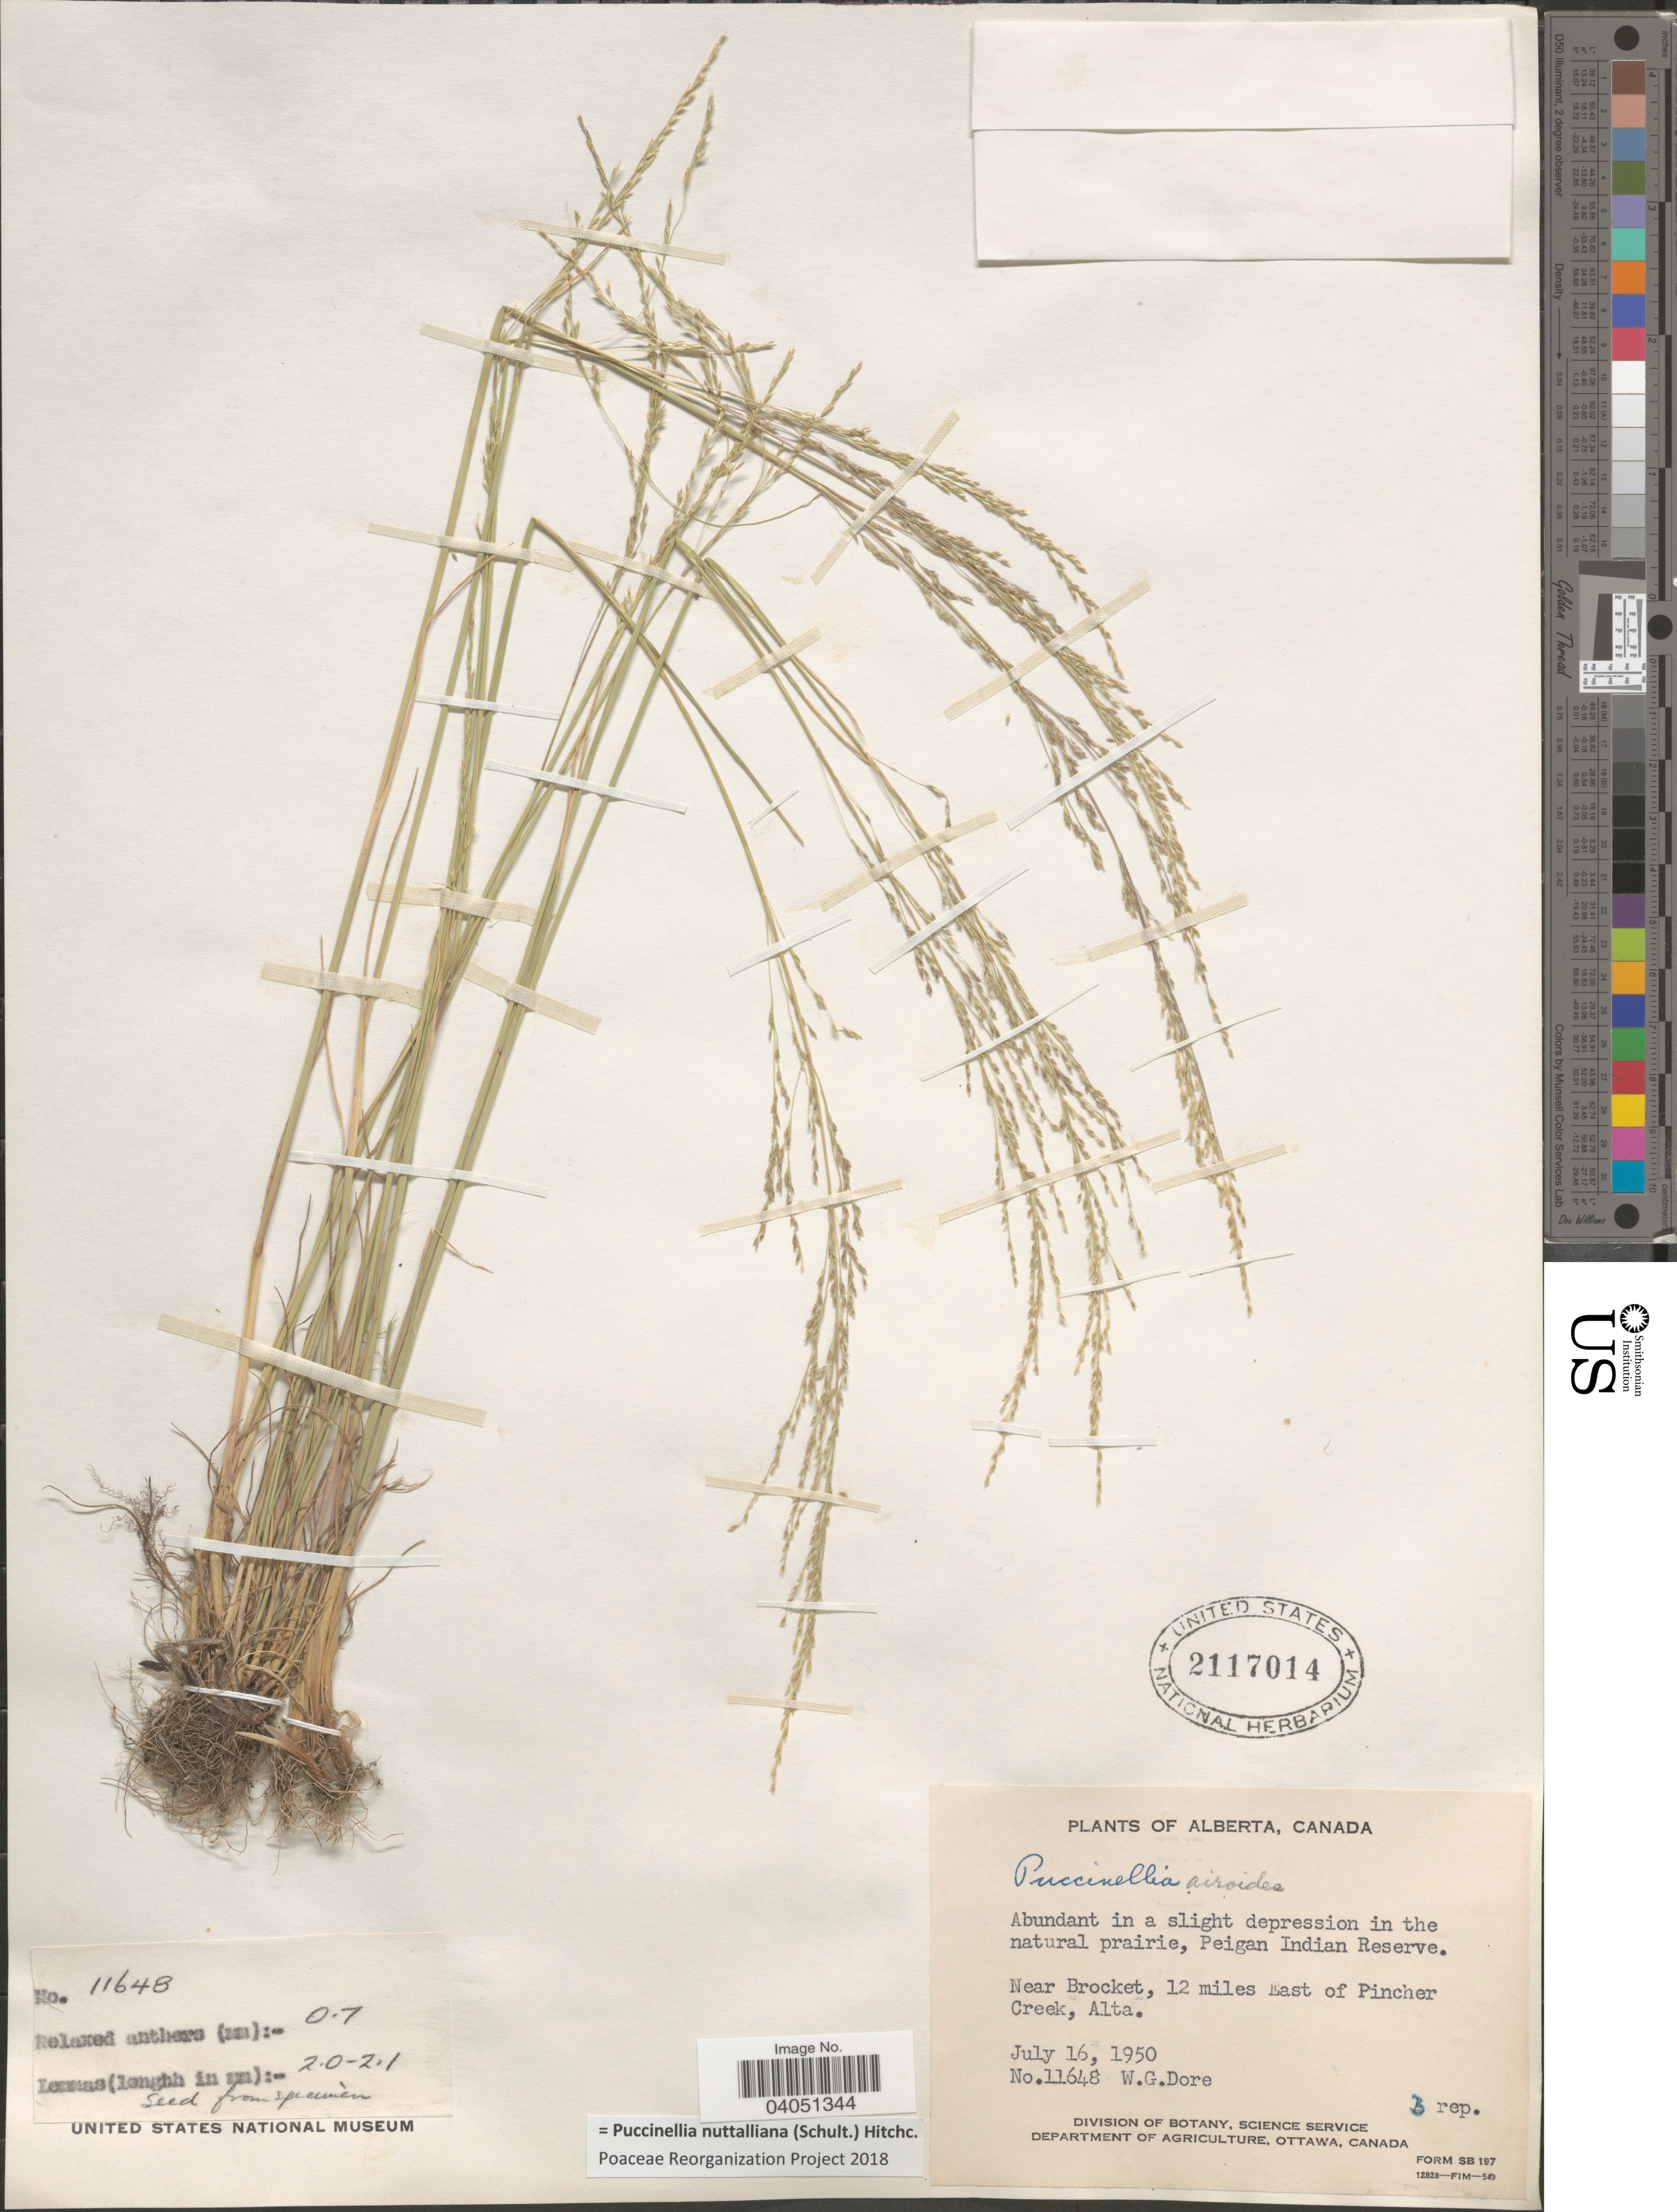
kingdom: Plantae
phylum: Tracheophyta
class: Liliopsida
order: Poales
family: Poaceae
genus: Puccinellia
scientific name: Puccinellia nuttalliana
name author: (Schult.) Hitchc.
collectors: W. Dore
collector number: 11648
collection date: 1950-07-16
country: Canada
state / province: Alberta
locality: In the natural prairie, Peigan Indian Reserve. Near Brocket, 12 miles East of Pincher Creek, Alta.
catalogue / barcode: US 2117014